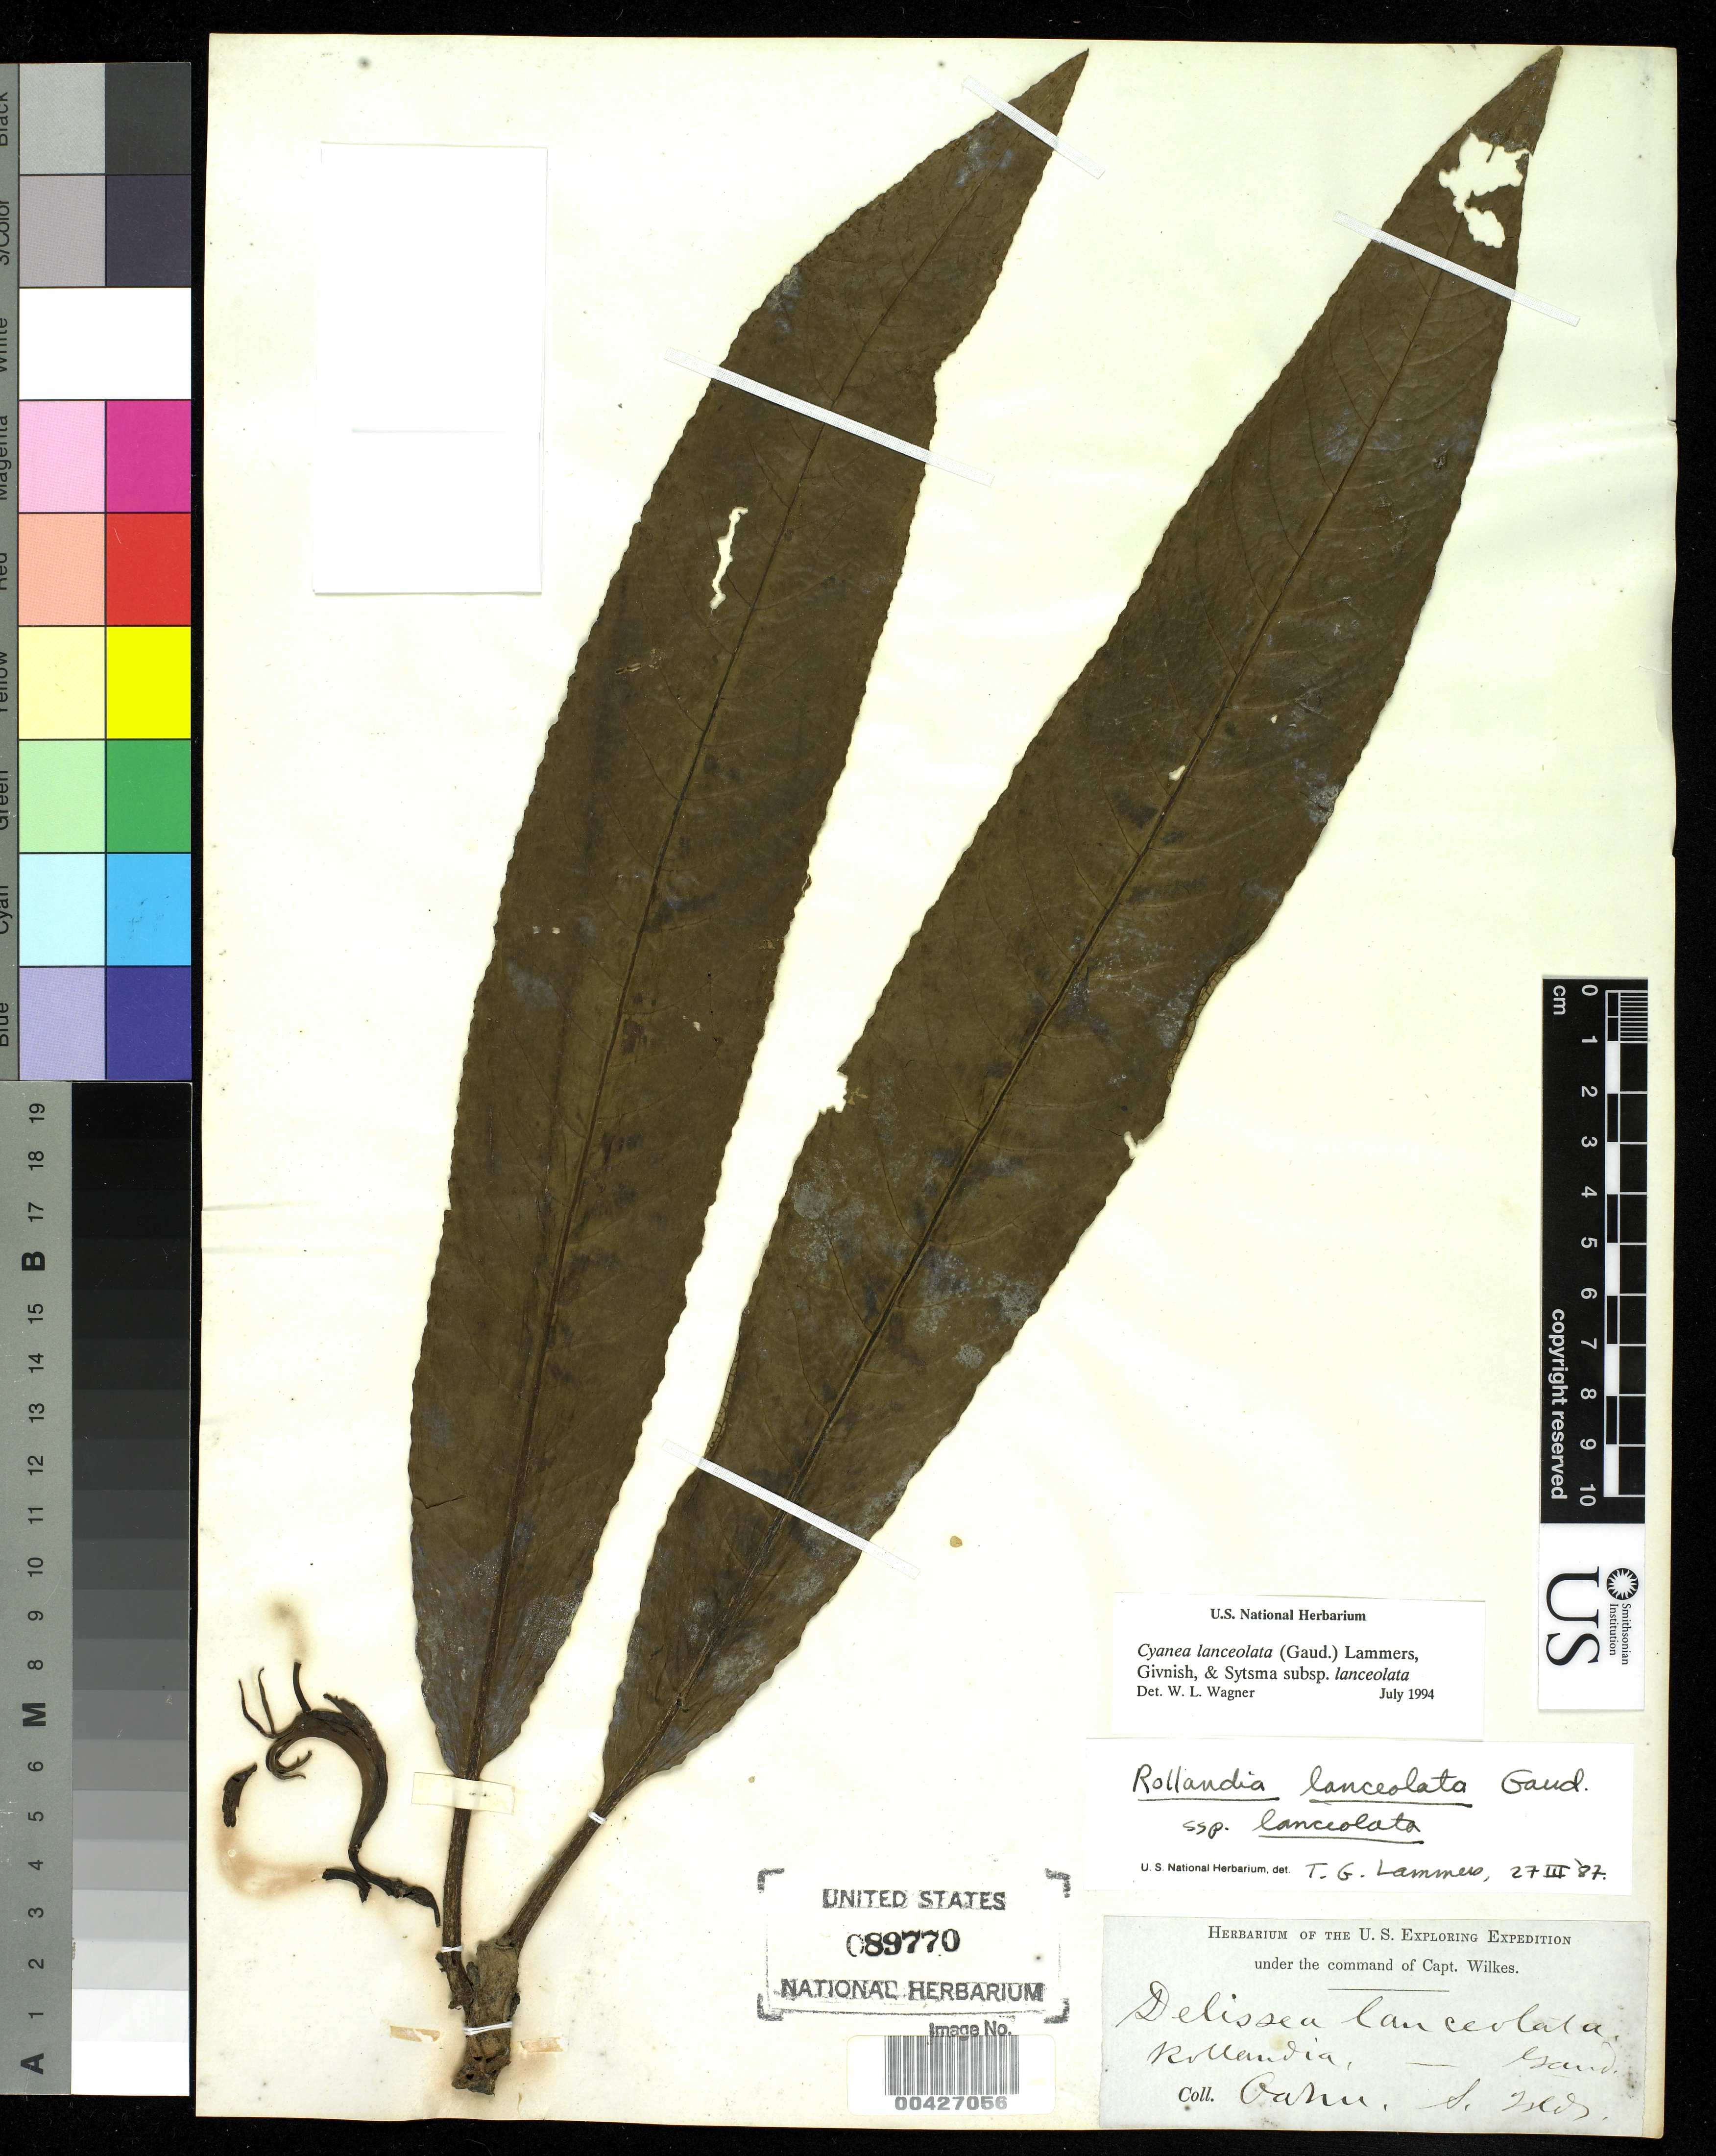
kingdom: Plantae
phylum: Tracheophyta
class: Magnoliopsida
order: Asterales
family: Campanulaceae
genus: Cyanea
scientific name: Cyanea lanceolata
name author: (Gaudich.) Lammers et al.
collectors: Wilkes Explor. Exped.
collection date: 1838/1842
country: United States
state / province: Hawaii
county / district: Honolulu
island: Oahu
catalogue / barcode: US 89770